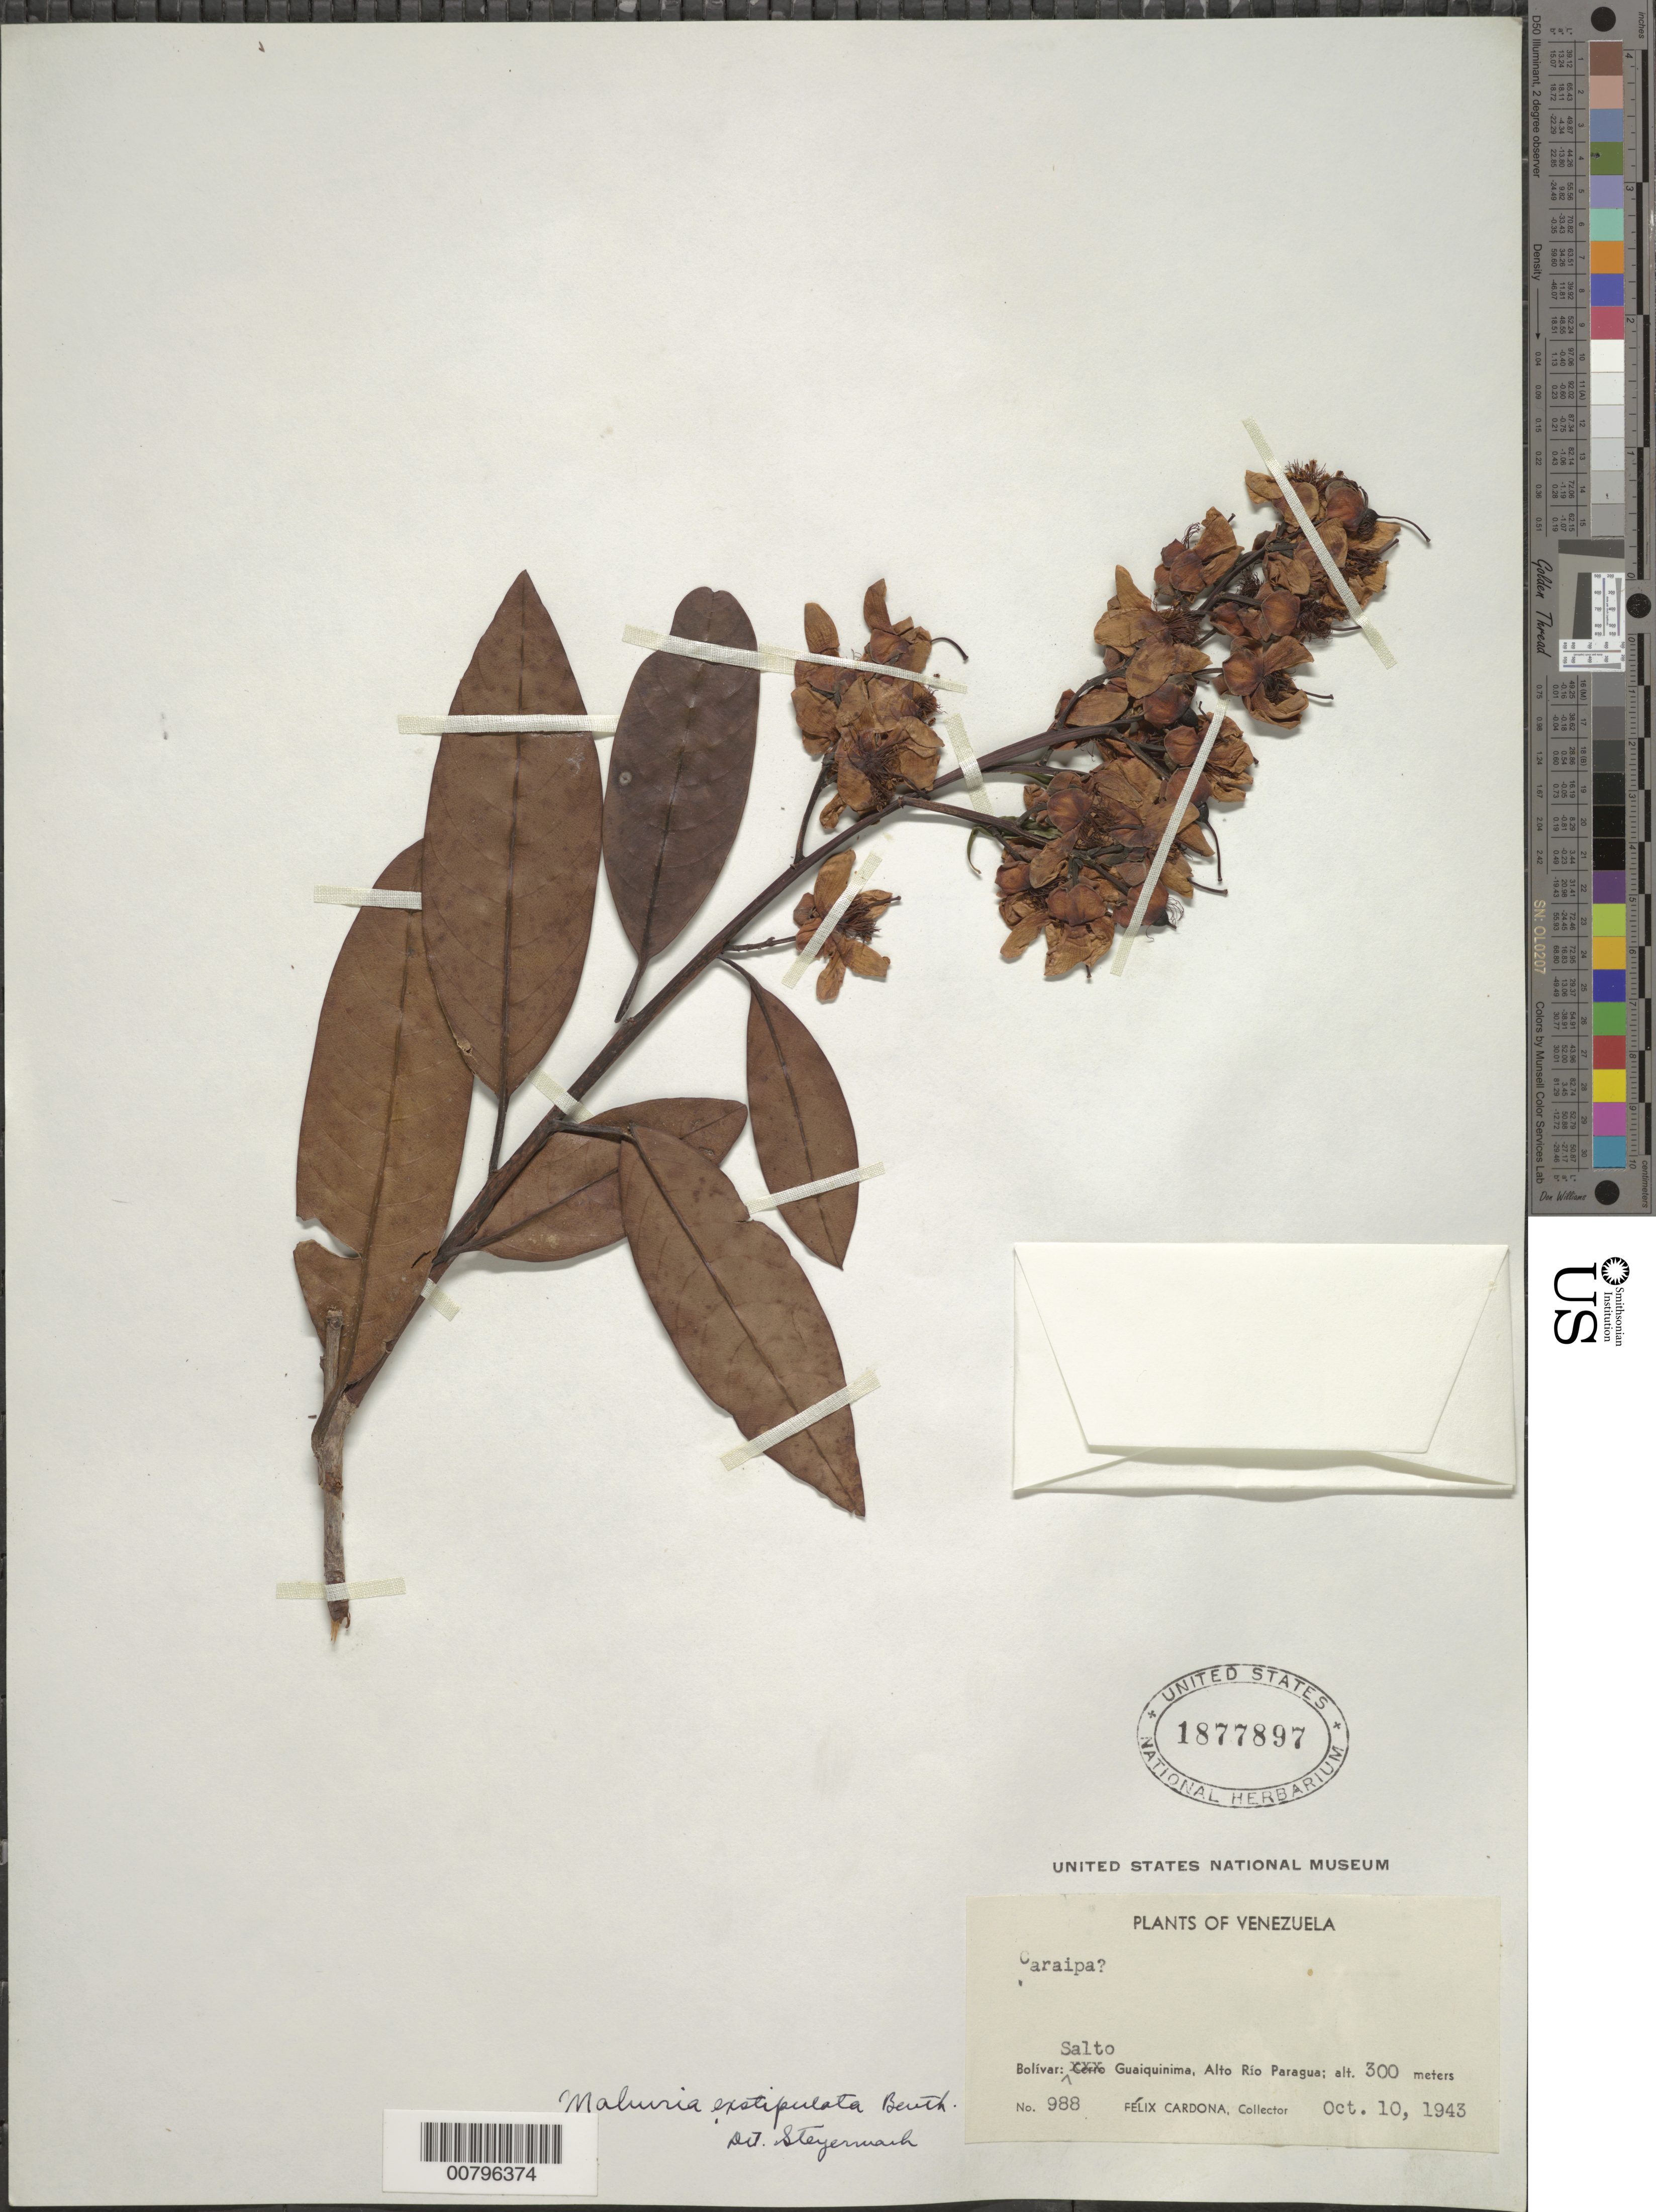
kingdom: Plantae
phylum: Tracheophyta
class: Magnoliopsida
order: Malpighiales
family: Calophyllaceae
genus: Mahurea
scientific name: Mahurea exstipulata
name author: Benth.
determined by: Steyermark, Julian A., (VEN)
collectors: F. Cardona Puig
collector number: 988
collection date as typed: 10-Oct-43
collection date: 1943-10-10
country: Venezuela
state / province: Bolívar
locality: Alto Río Paragua, Salto Guaiquinima (Guayana)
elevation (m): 300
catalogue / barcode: US 1877897